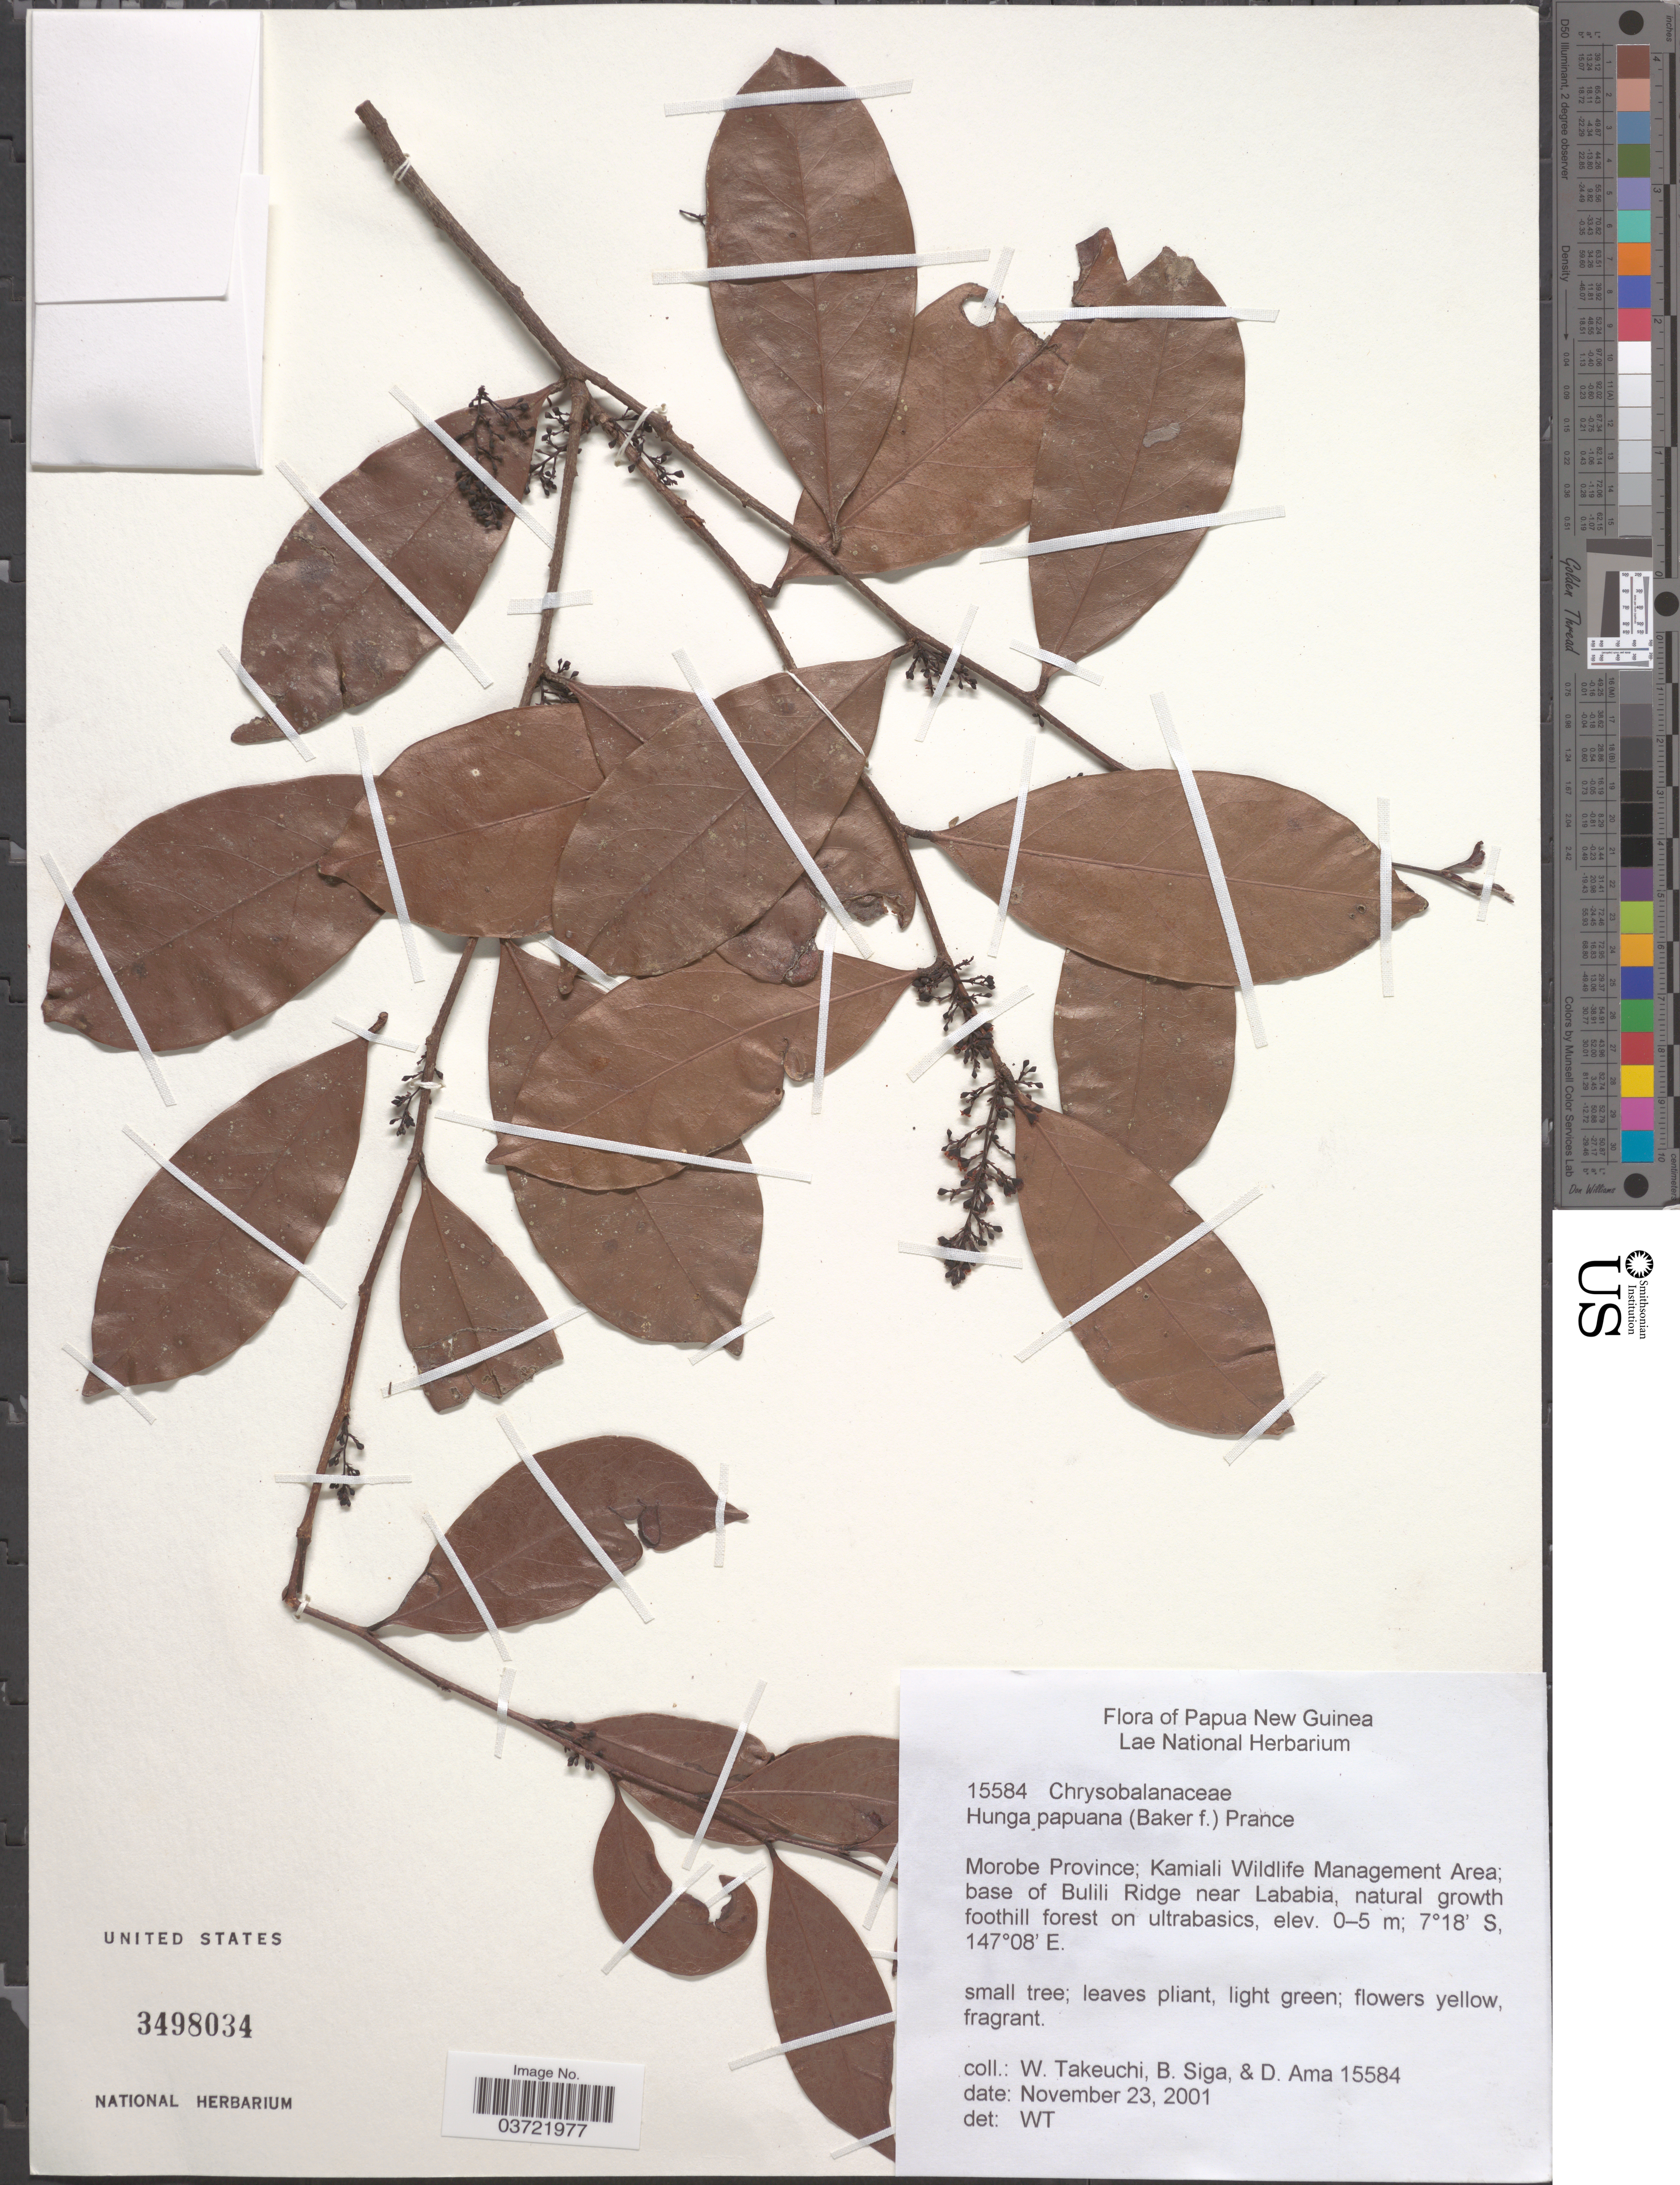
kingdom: Plantae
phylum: Tracheophyta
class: Magnoliopsida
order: Malpighiales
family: Chrysobalanaceae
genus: Hunga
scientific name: Hunga papuana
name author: Raf.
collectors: W. Takeuchi, B. Siga & D. Ama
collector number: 15584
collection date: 2001-11-23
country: Papua New Guinea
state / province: Morobe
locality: Kamiali Wildlife Management Area; base of Bulili Ridge near Lababia.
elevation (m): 0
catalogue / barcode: US 3498034